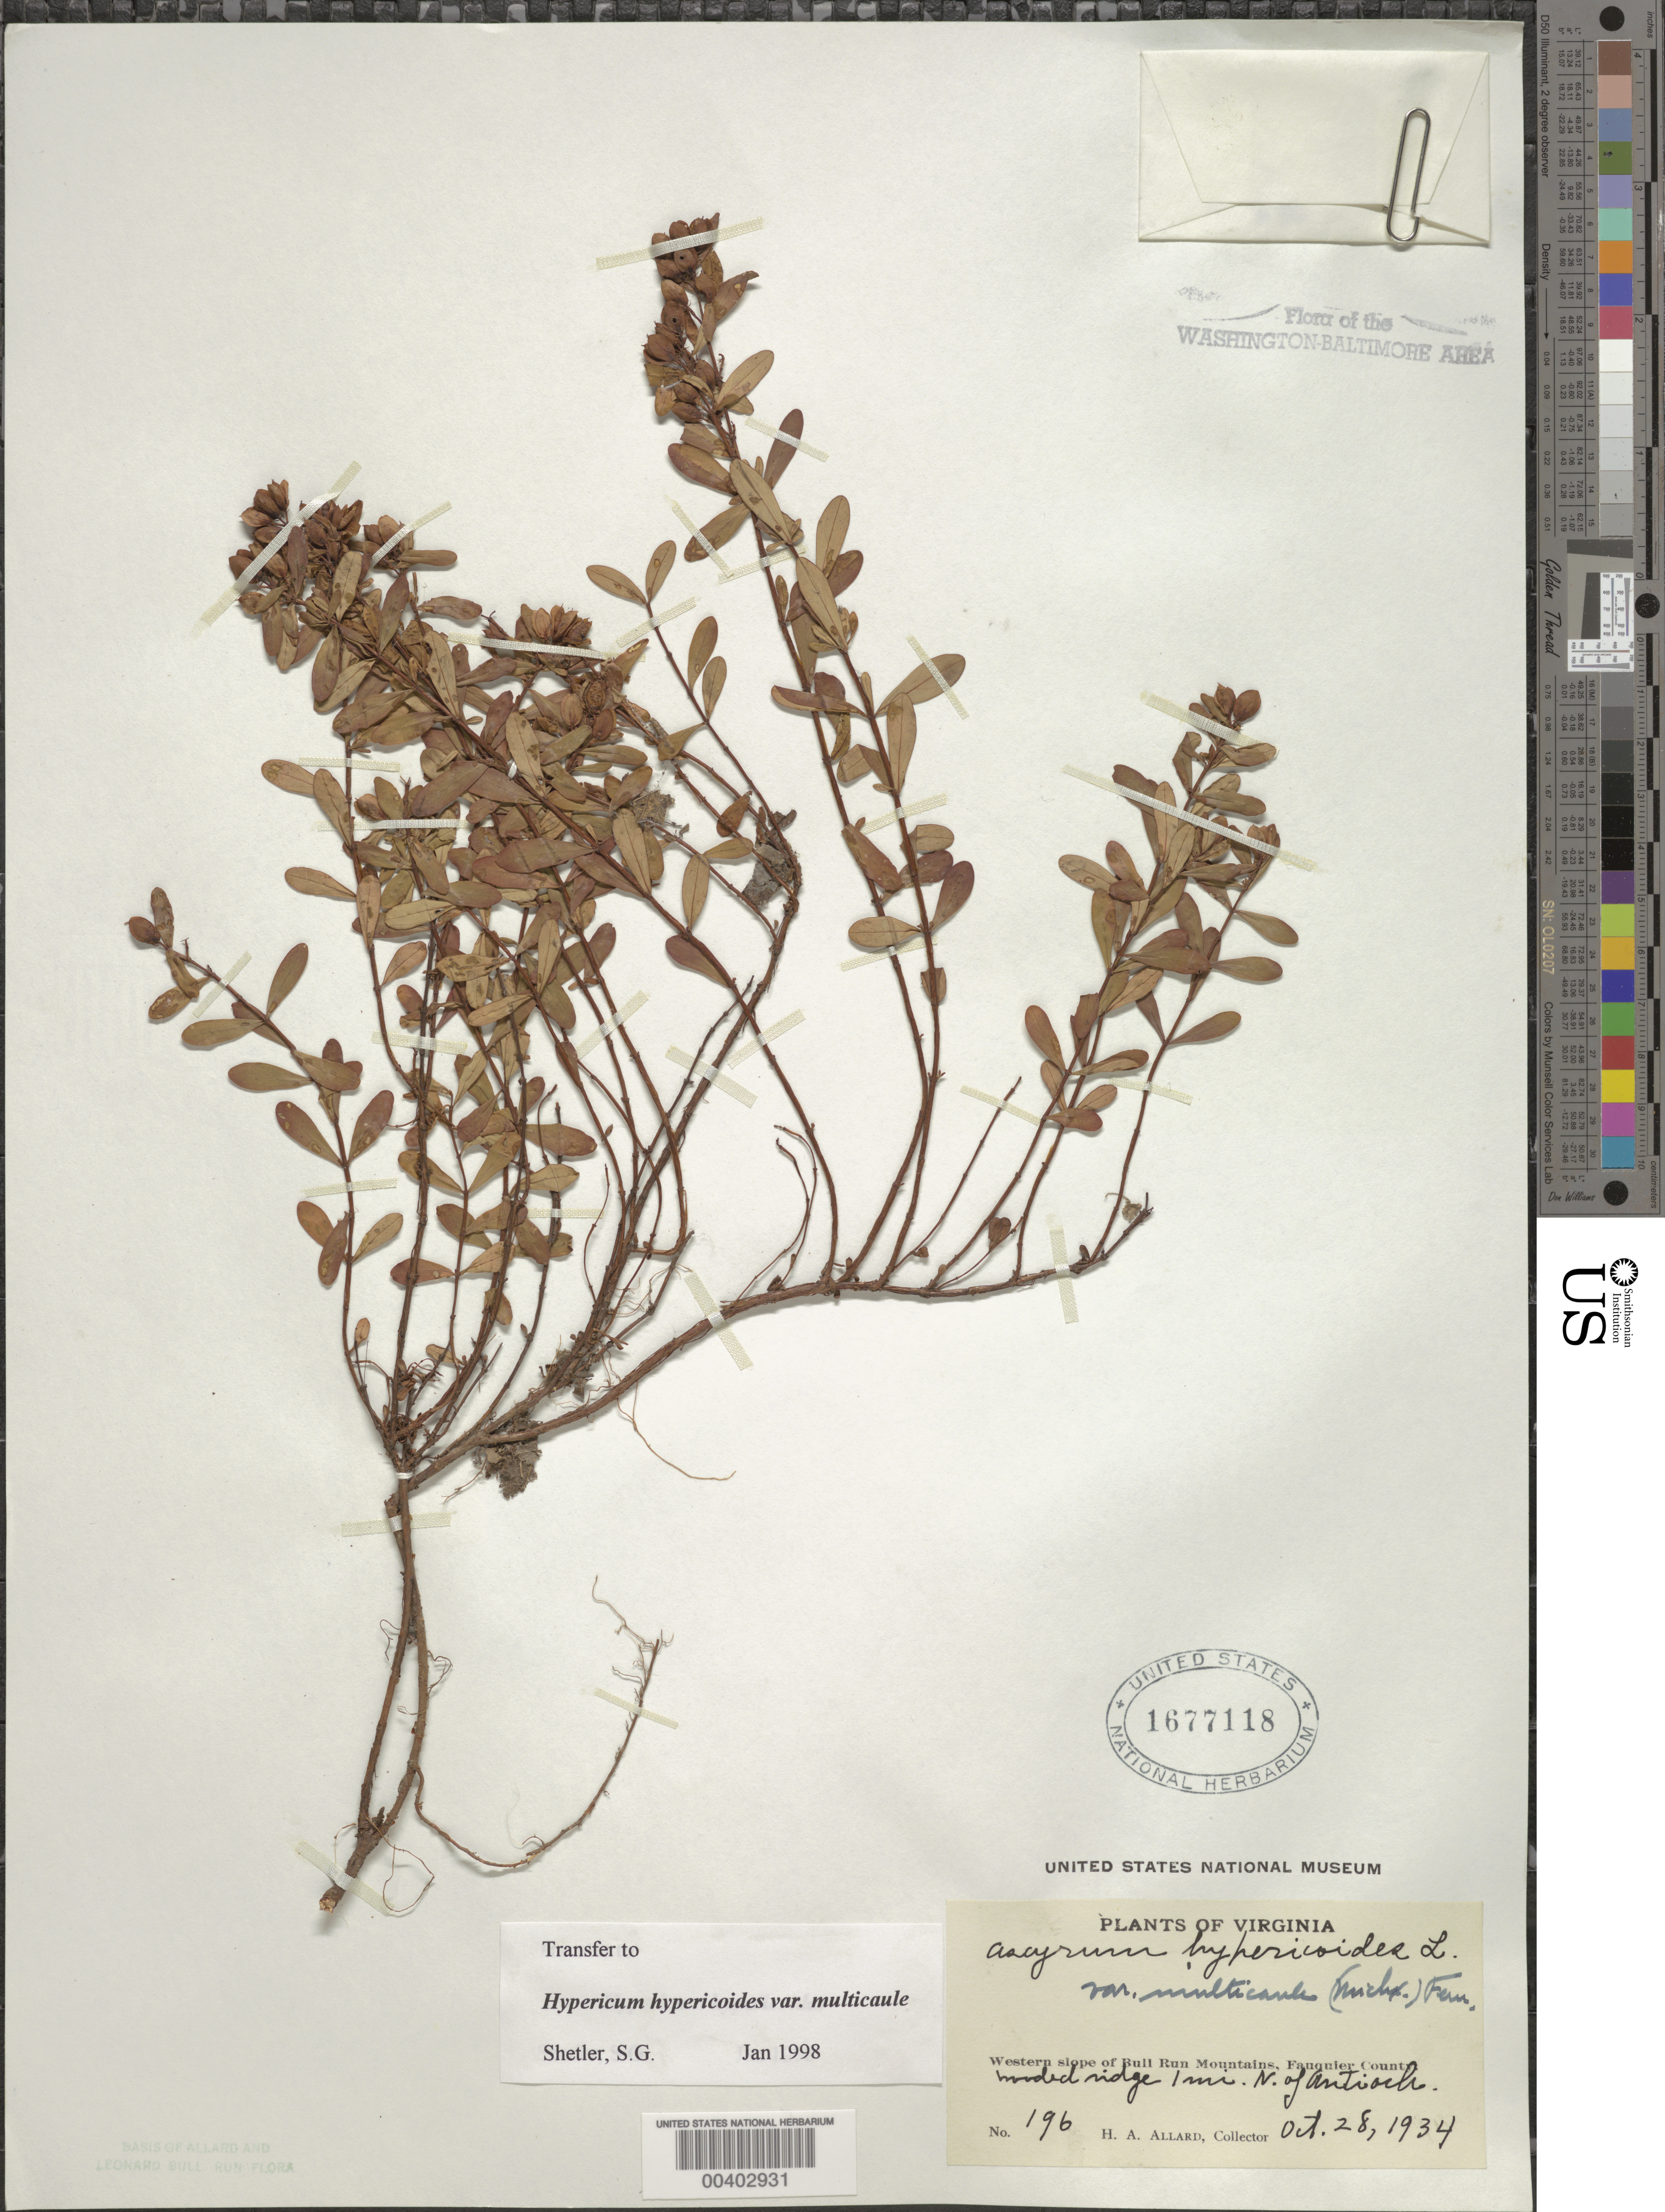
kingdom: Plantae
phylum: Tracheophyta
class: Magnoliopsida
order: Malpighiales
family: Hypericaceae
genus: Hypericum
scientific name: Hypericum stragulum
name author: W.P. Adams & N. Robson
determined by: Strong, Mark T., (BOT), Smithsonian Institution - National Museum of Natural History (UNITED STATES)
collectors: H. A. Allard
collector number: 196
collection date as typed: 28 Oct 1934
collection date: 1934-10-28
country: United States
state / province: Virginia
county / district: Fauquier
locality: North of Antioch Bull Run Mts.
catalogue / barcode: US 1677118